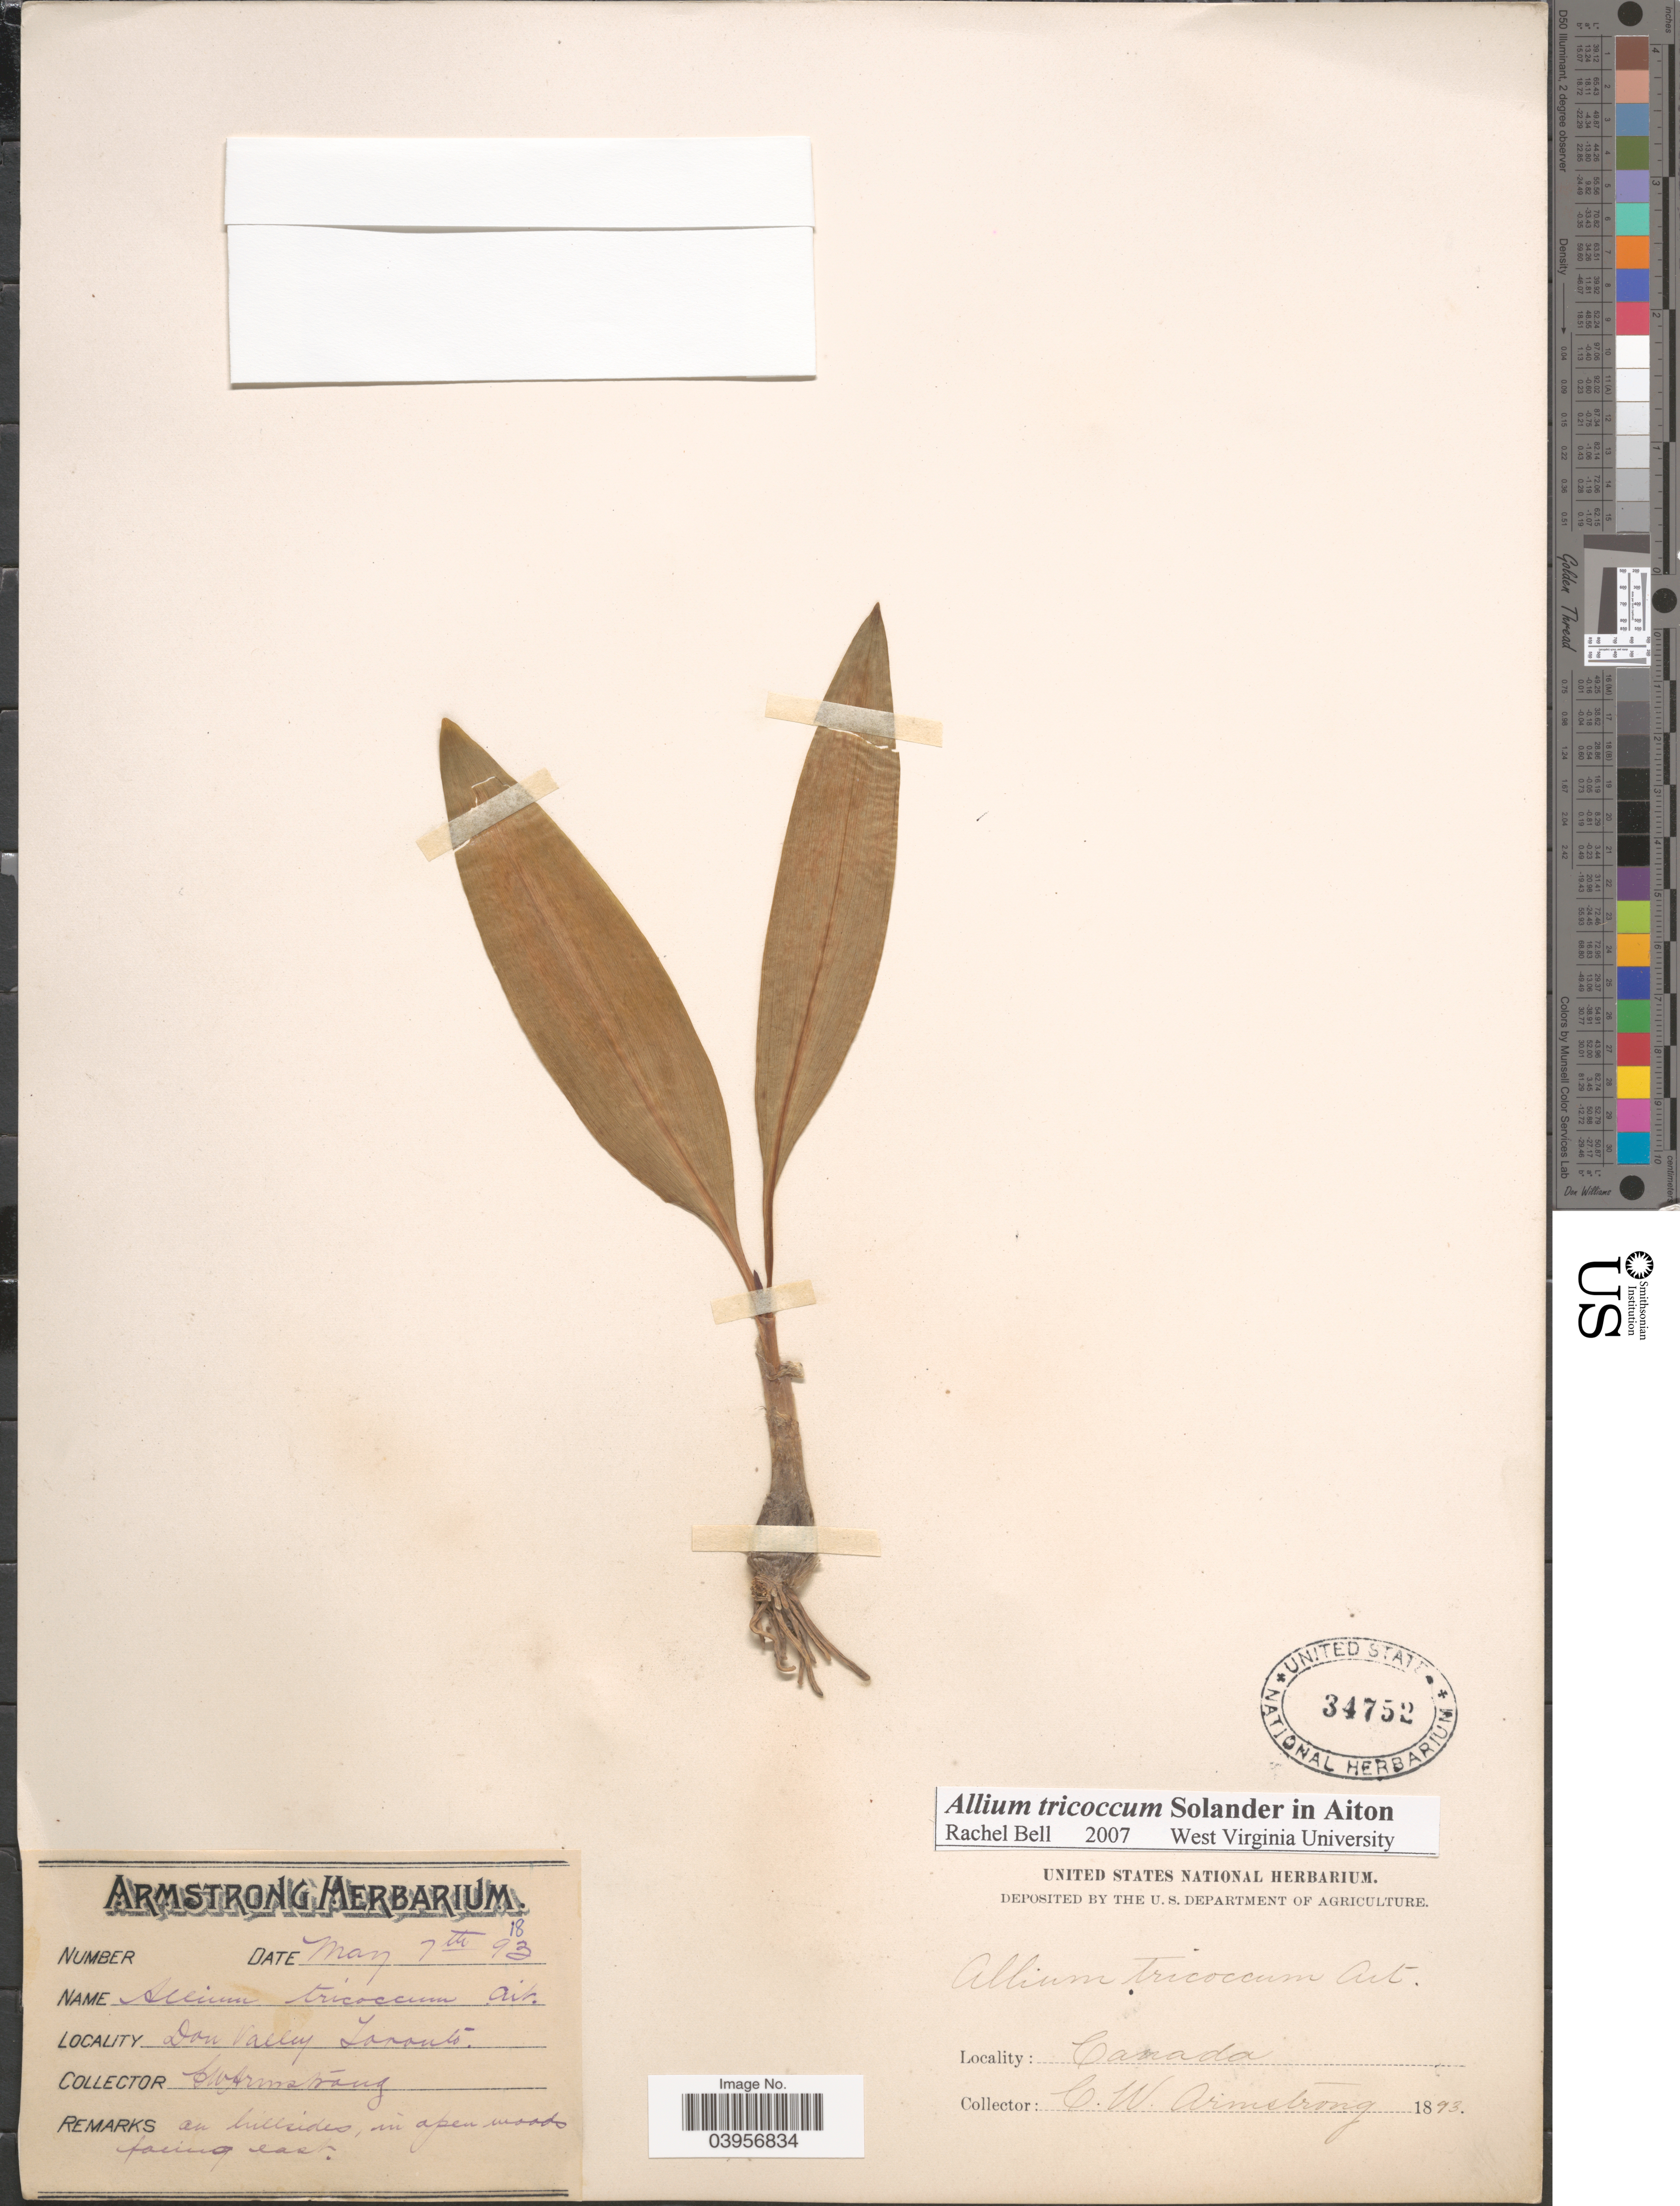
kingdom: Plantae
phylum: Tracheophyta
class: Liliopsida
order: Asparagales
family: Amaryllidaceae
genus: Allium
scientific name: Allium tricoccum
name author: Aiton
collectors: C. W. Armstrong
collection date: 1893-05-07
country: Canada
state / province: Ontario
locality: Don Valley Toronto.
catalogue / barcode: US 34752